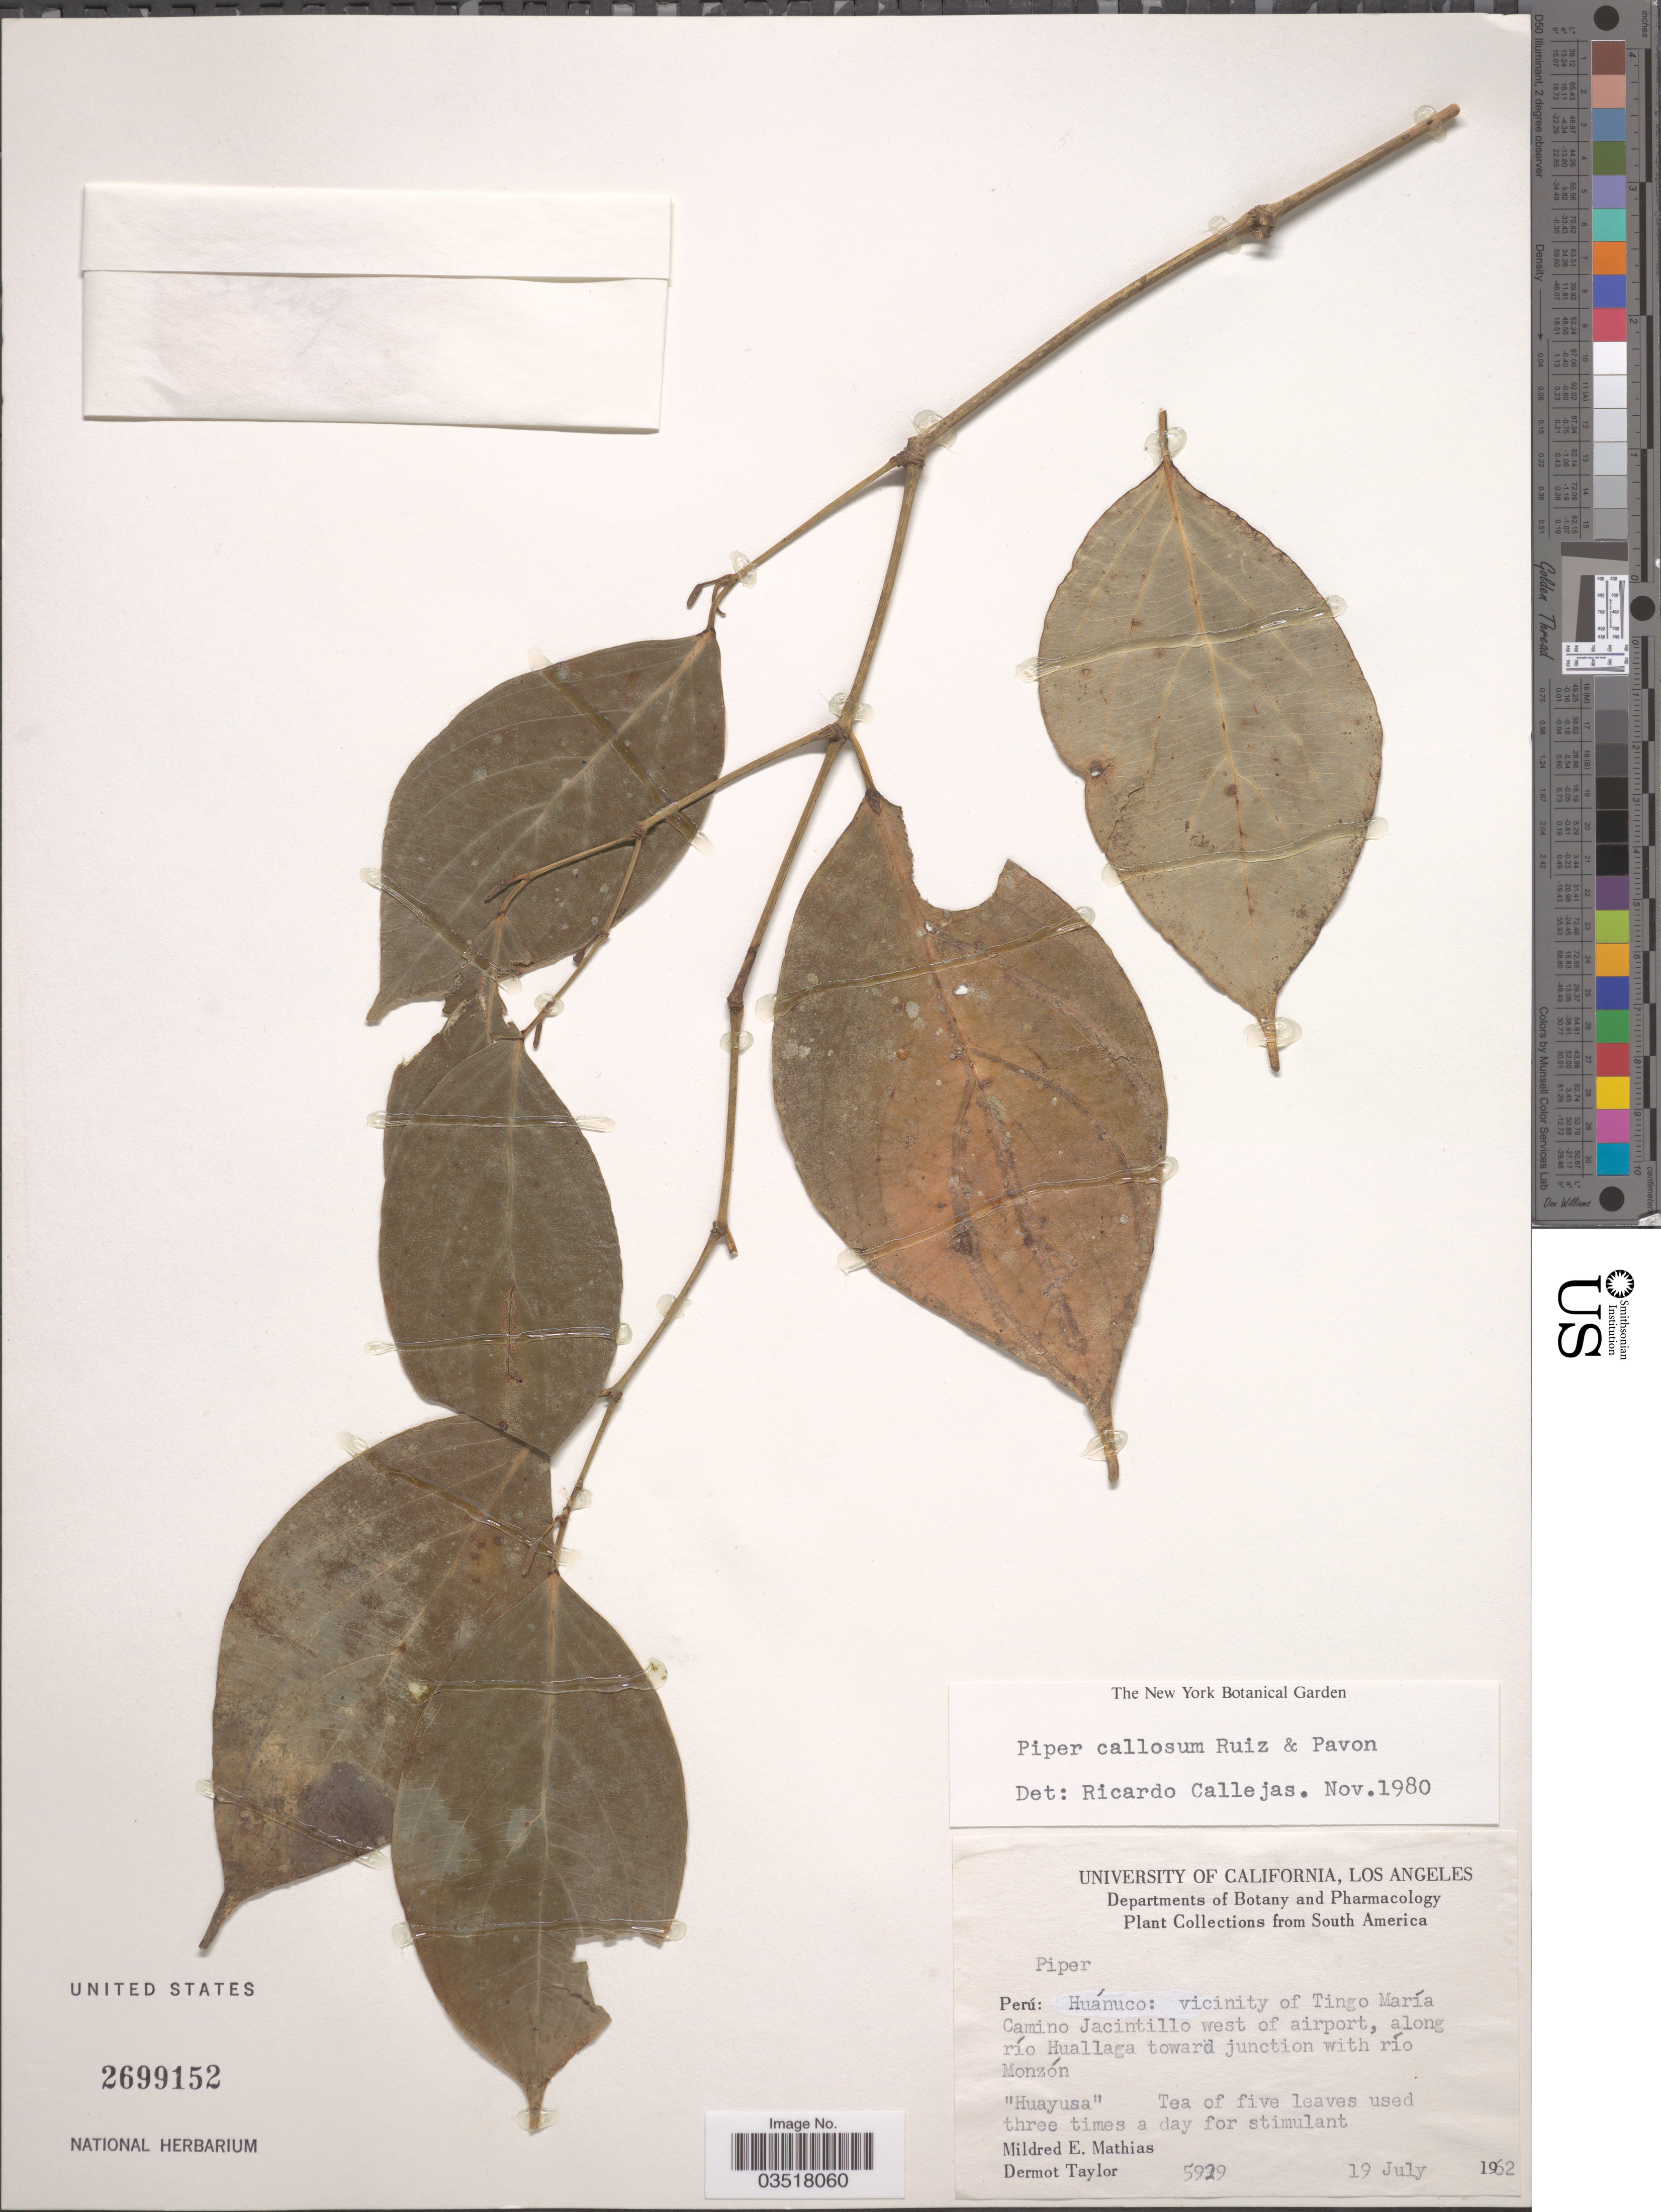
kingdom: Plantae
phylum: Tracheophyta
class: Magnoliopsida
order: Piperales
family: Piperaceae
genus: Piper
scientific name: Piper callosum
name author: Ruiz & Pav.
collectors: M. E. Mathias & D. Taylor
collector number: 5929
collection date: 1962-07-19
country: Peru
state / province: Huánuco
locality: Vicinity of Tingo María Camino Jacintillo west of airport, along río Huallaga toward junction with río Monzón.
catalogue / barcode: US 2699152